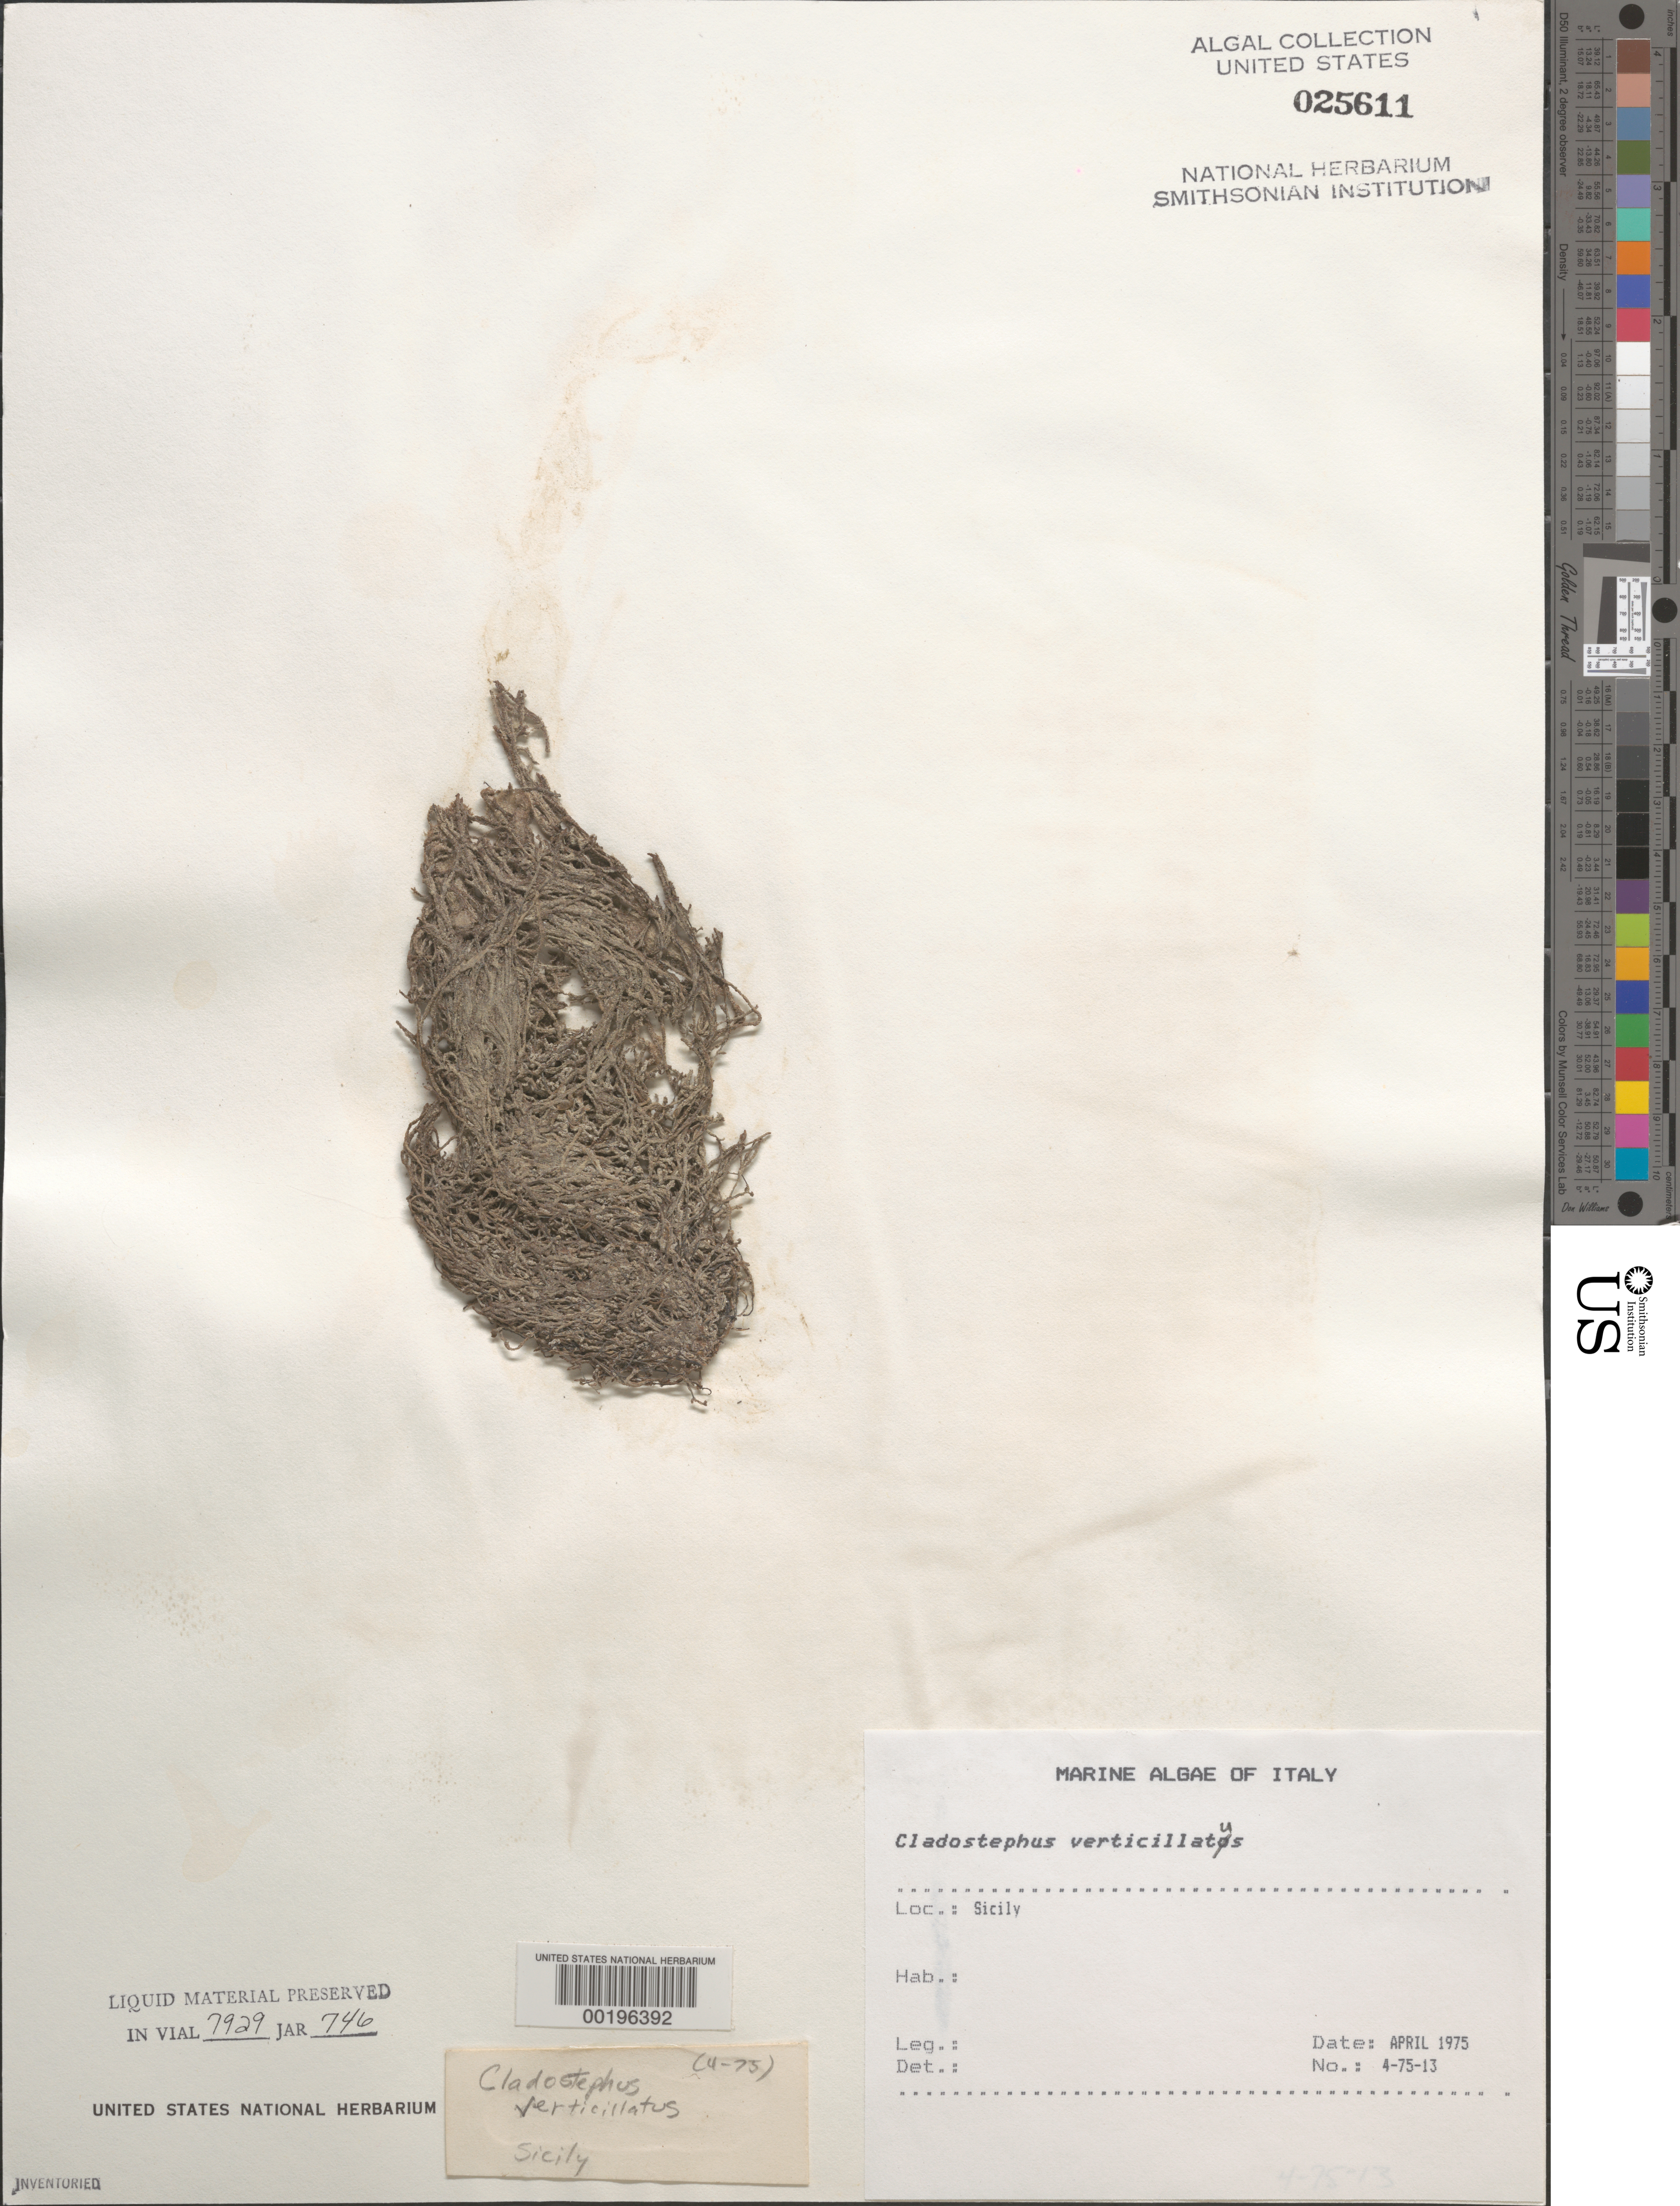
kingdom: Chromista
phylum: Ochrophyta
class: Phaeophyceae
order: Sphacelariales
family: Cladostephaceae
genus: Cladostephus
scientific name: Cladostephus hirsutus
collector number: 4-75-13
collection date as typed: Apr 1975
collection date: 1975-04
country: Italy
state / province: Siciliana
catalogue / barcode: US 25611